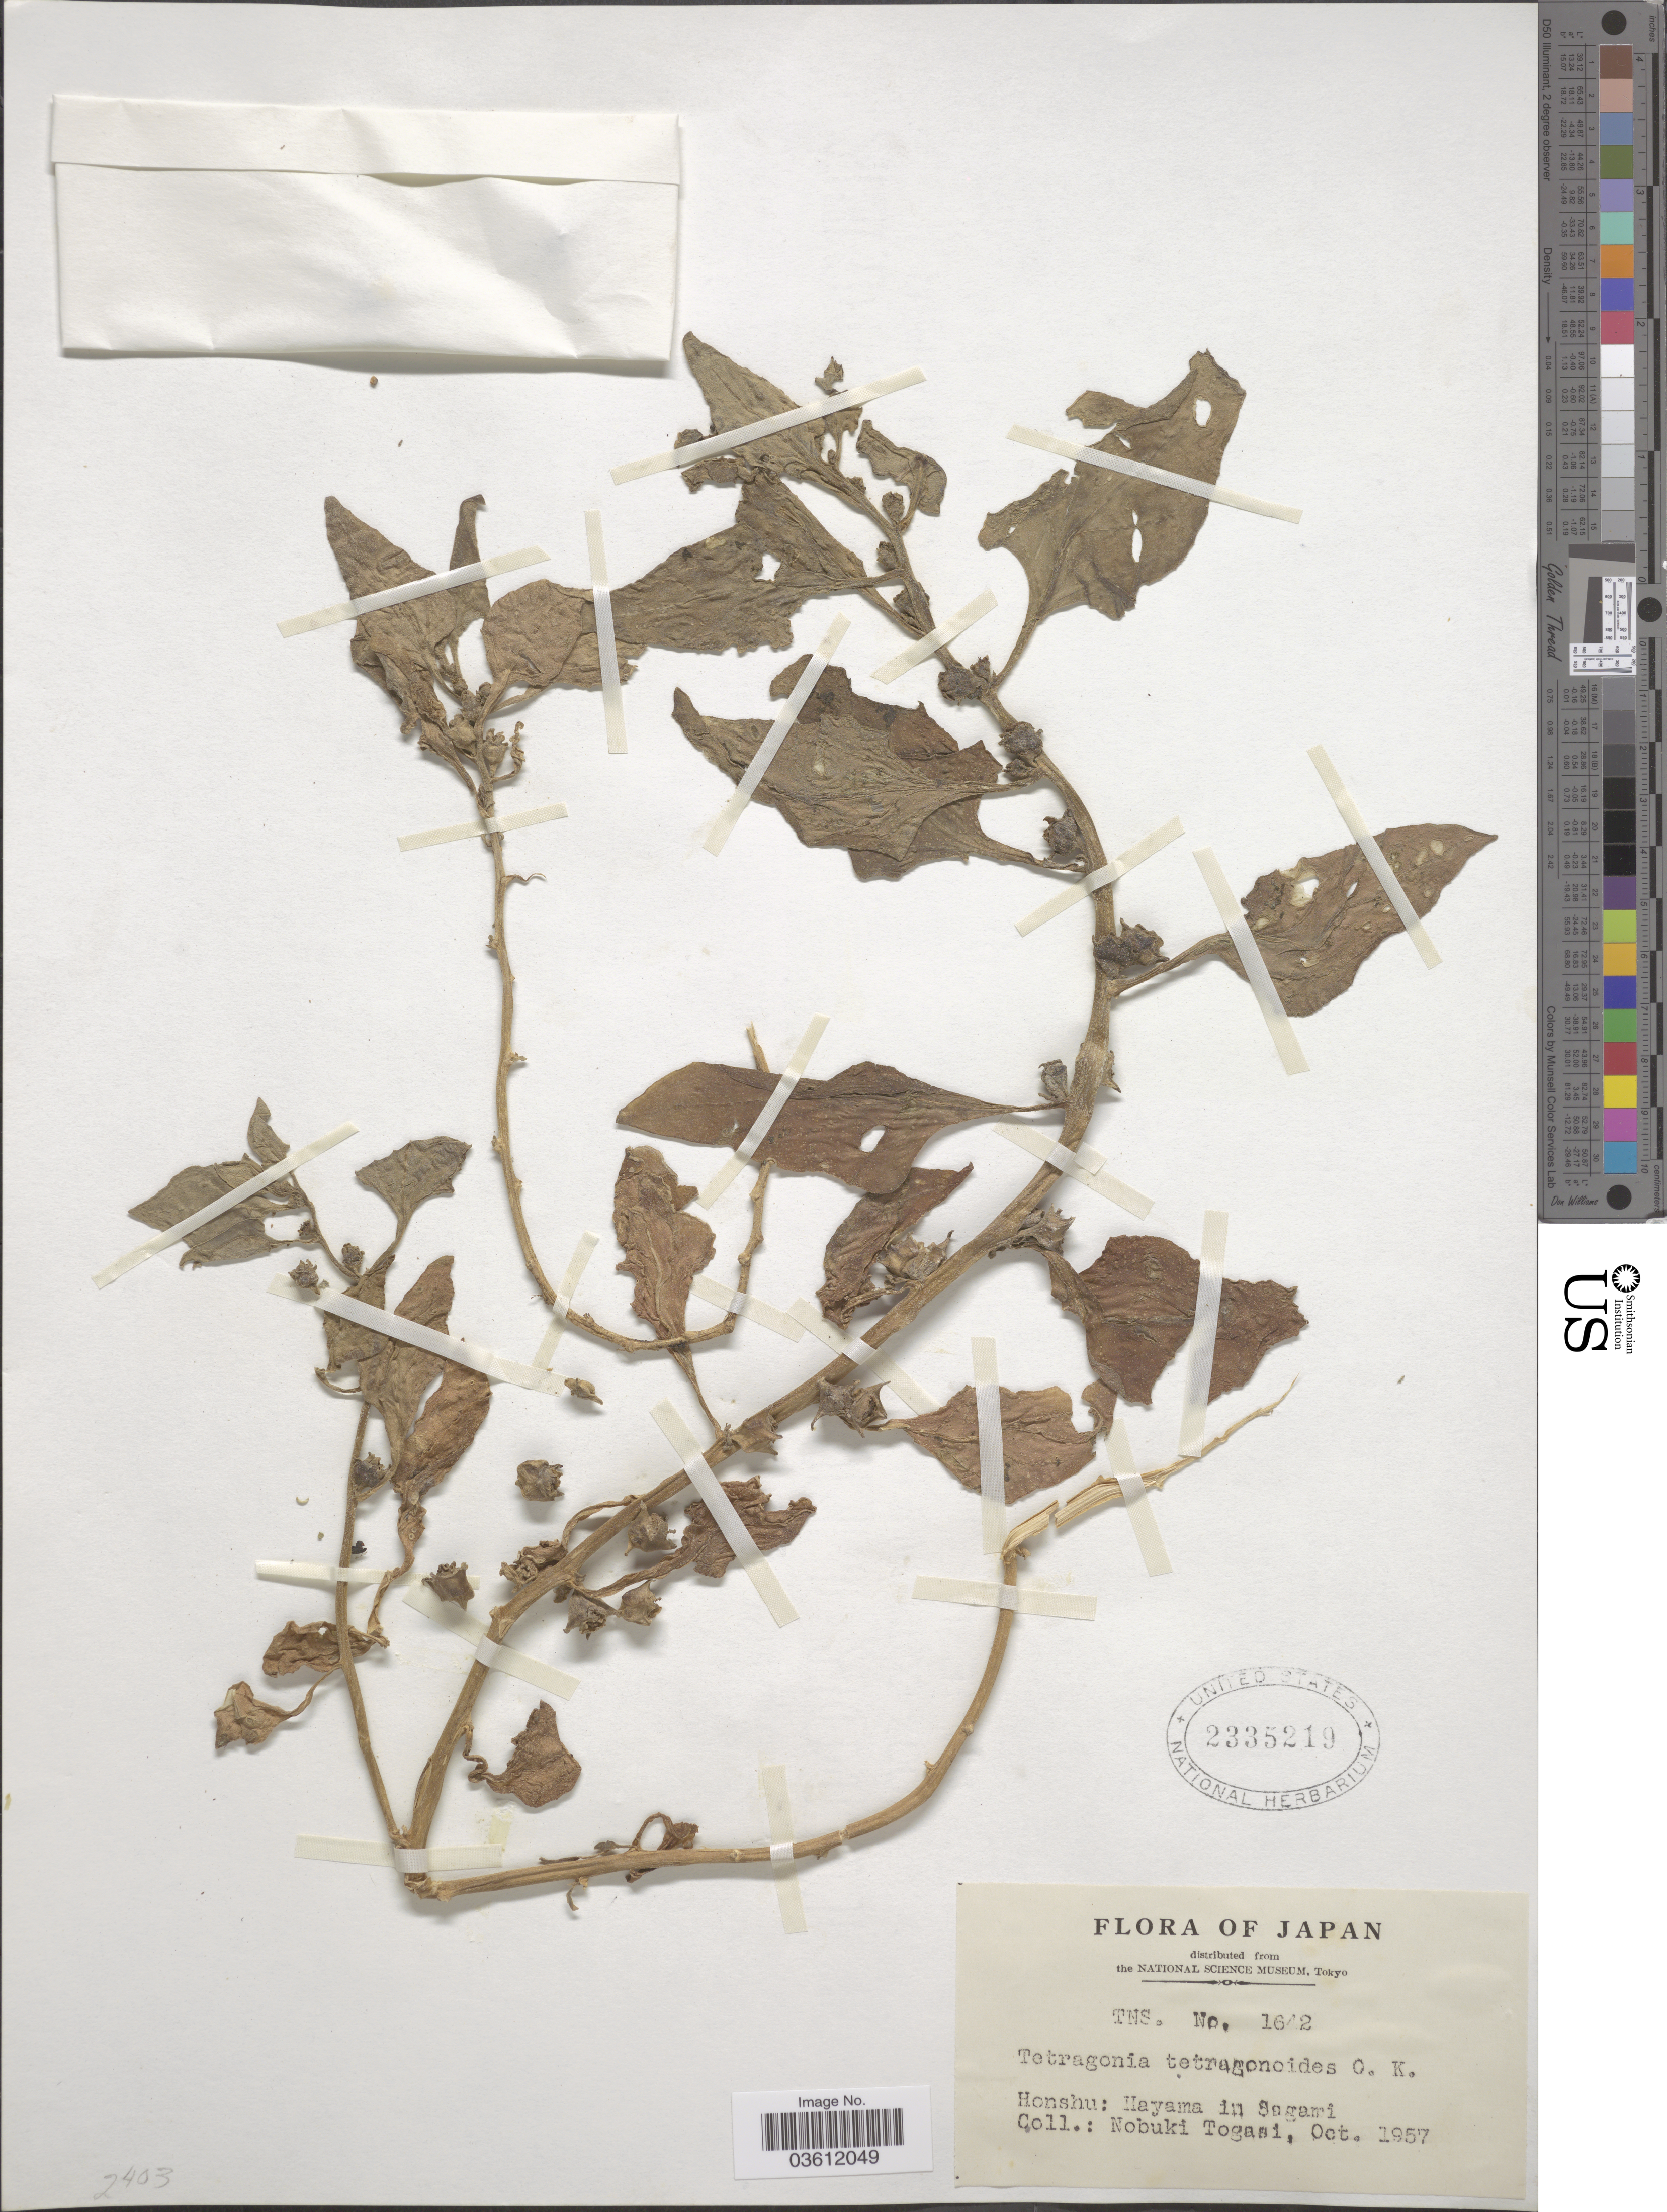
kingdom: Plantae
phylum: Tracheophyta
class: Magnoliopsida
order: Caryophyllales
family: Aizoaceae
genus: Tetragonia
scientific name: Tetragonia tetragonoides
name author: (Pall.) Kuntze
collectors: N. Togasi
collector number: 1642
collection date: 1957-10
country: Japan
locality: Honshu: Hayama in Sagami.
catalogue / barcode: US 2335219